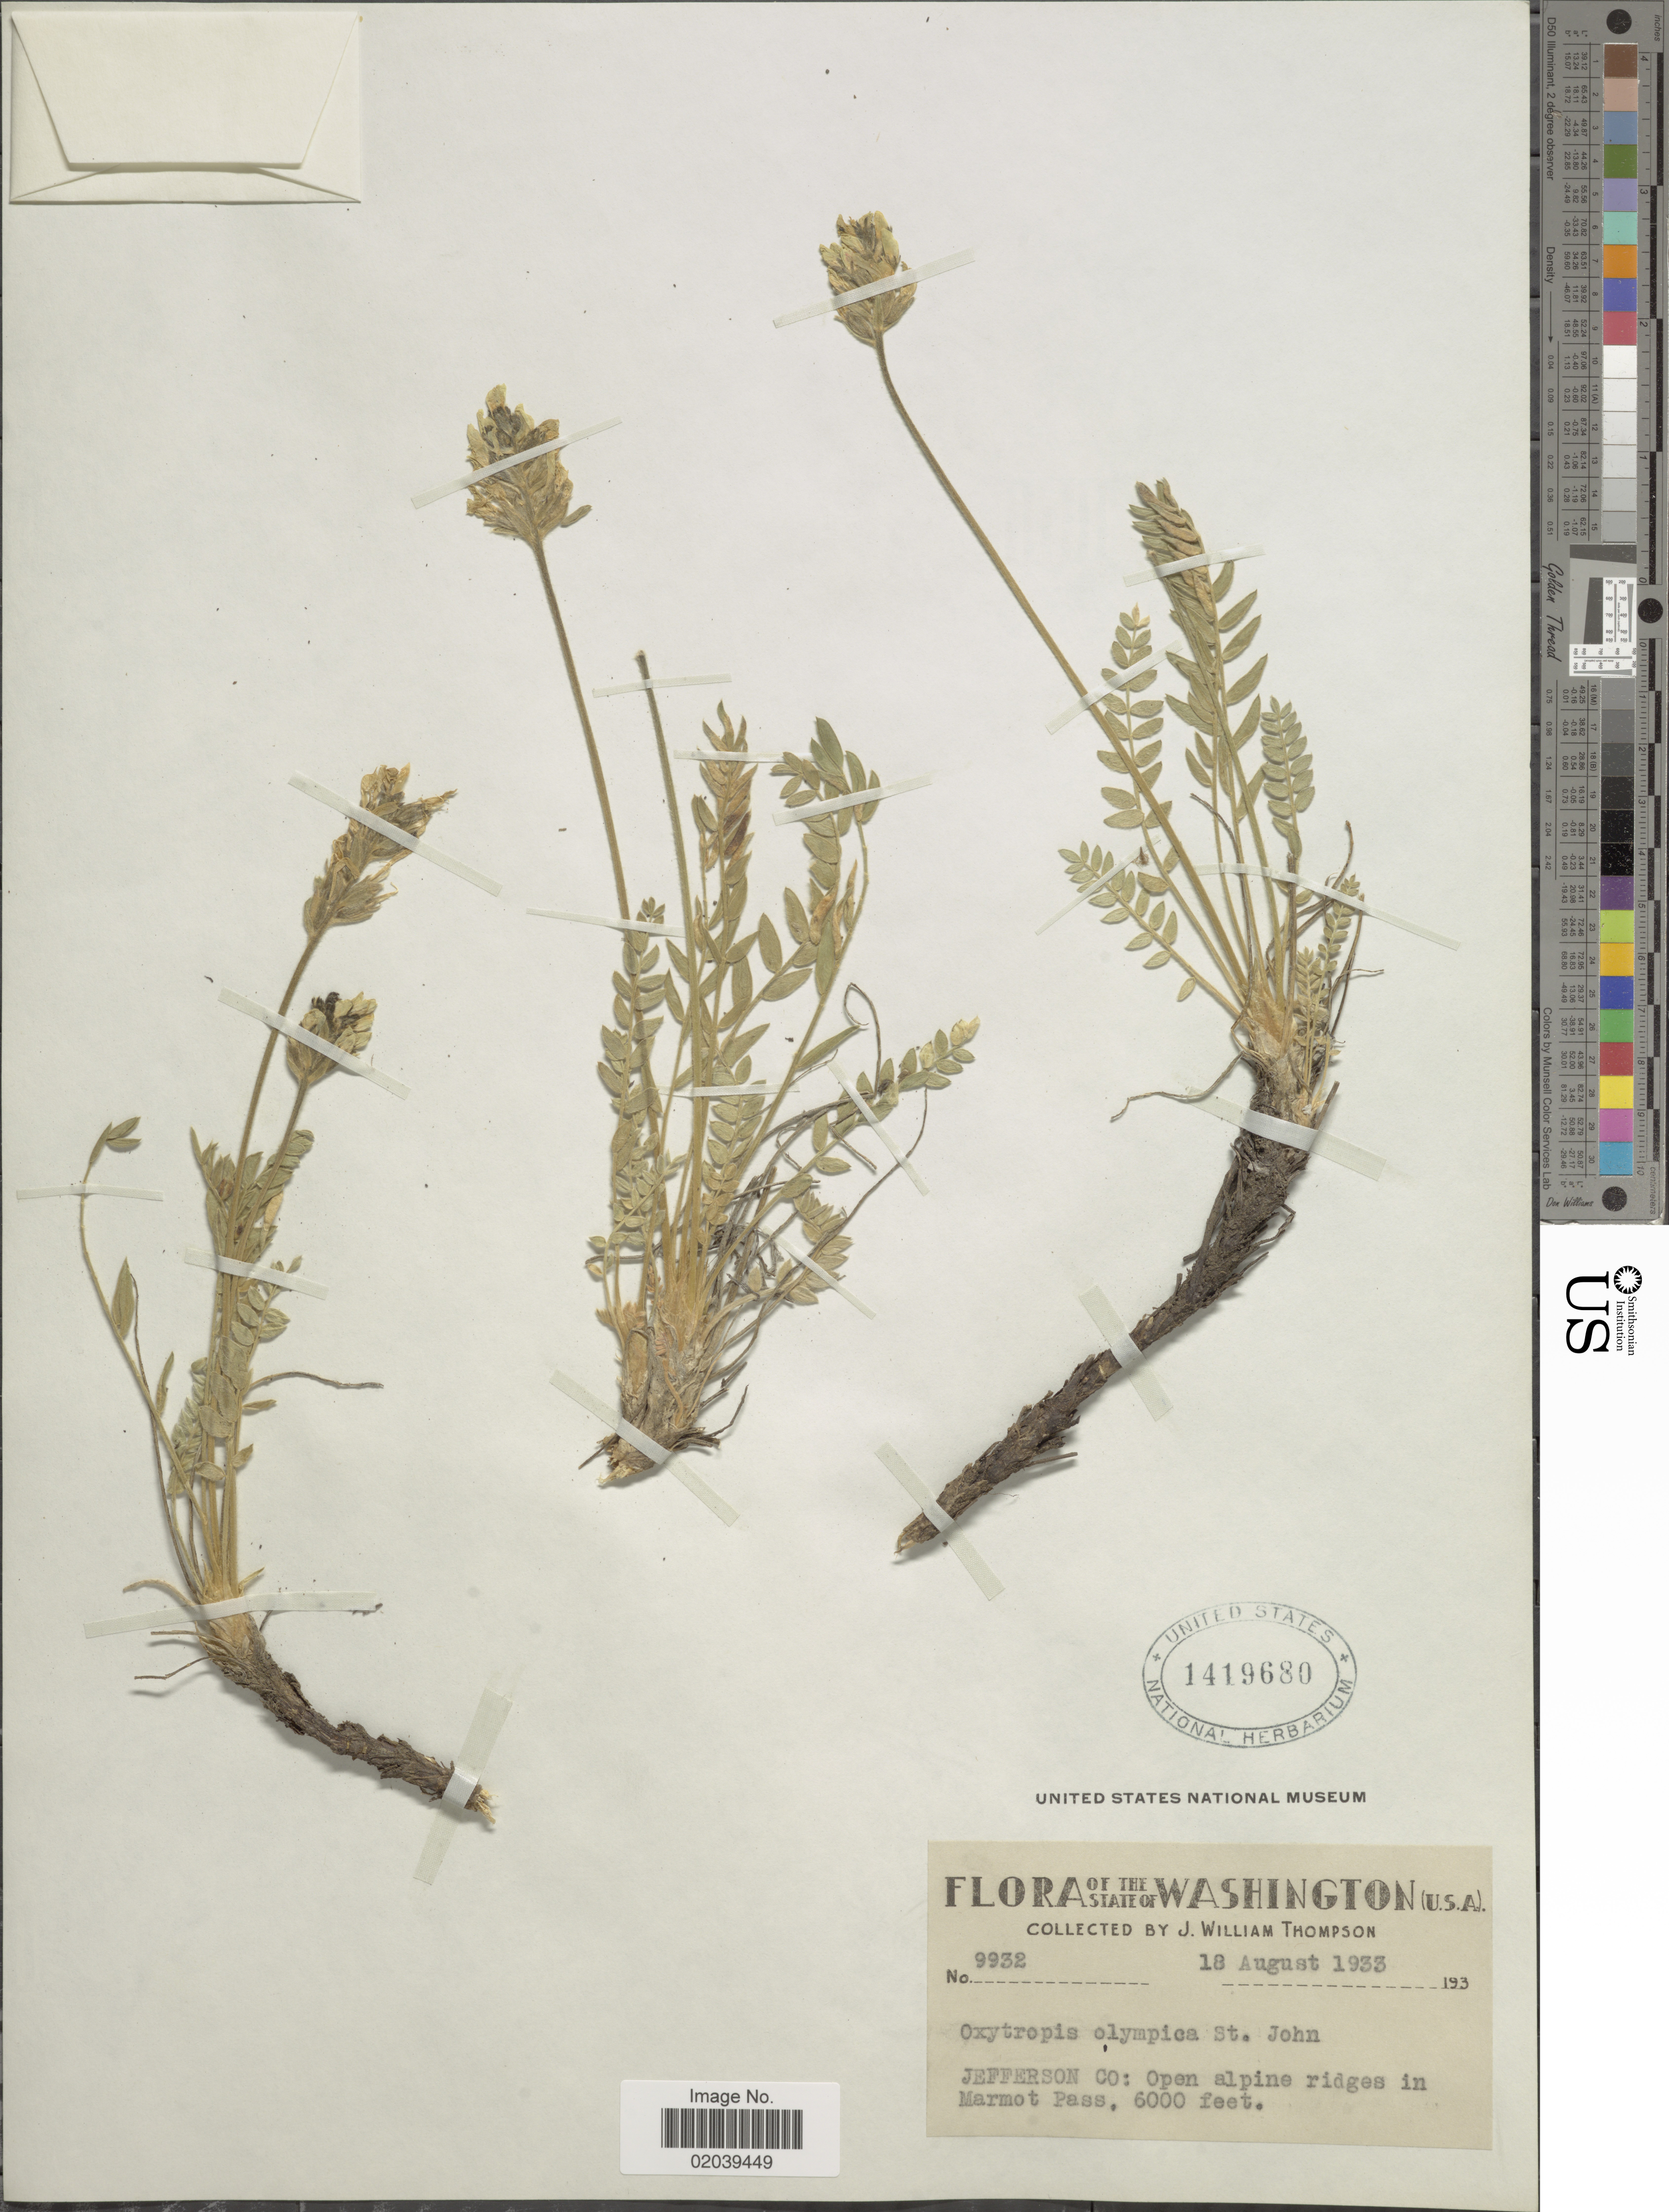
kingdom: Plantae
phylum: Tracheophyta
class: Magnoliopsida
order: Fabales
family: Fabaceae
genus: Oxytropis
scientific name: Oxytropis campestris var. gracilis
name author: (A. Nelson) Barneby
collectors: J. W. Thompson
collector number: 9932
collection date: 1933-08-18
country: United States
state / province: Washington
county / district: Jefferson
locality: Jefferson Co: Open alpine ridges in Marmot Pass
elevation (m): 1829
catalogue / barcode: US 1419680